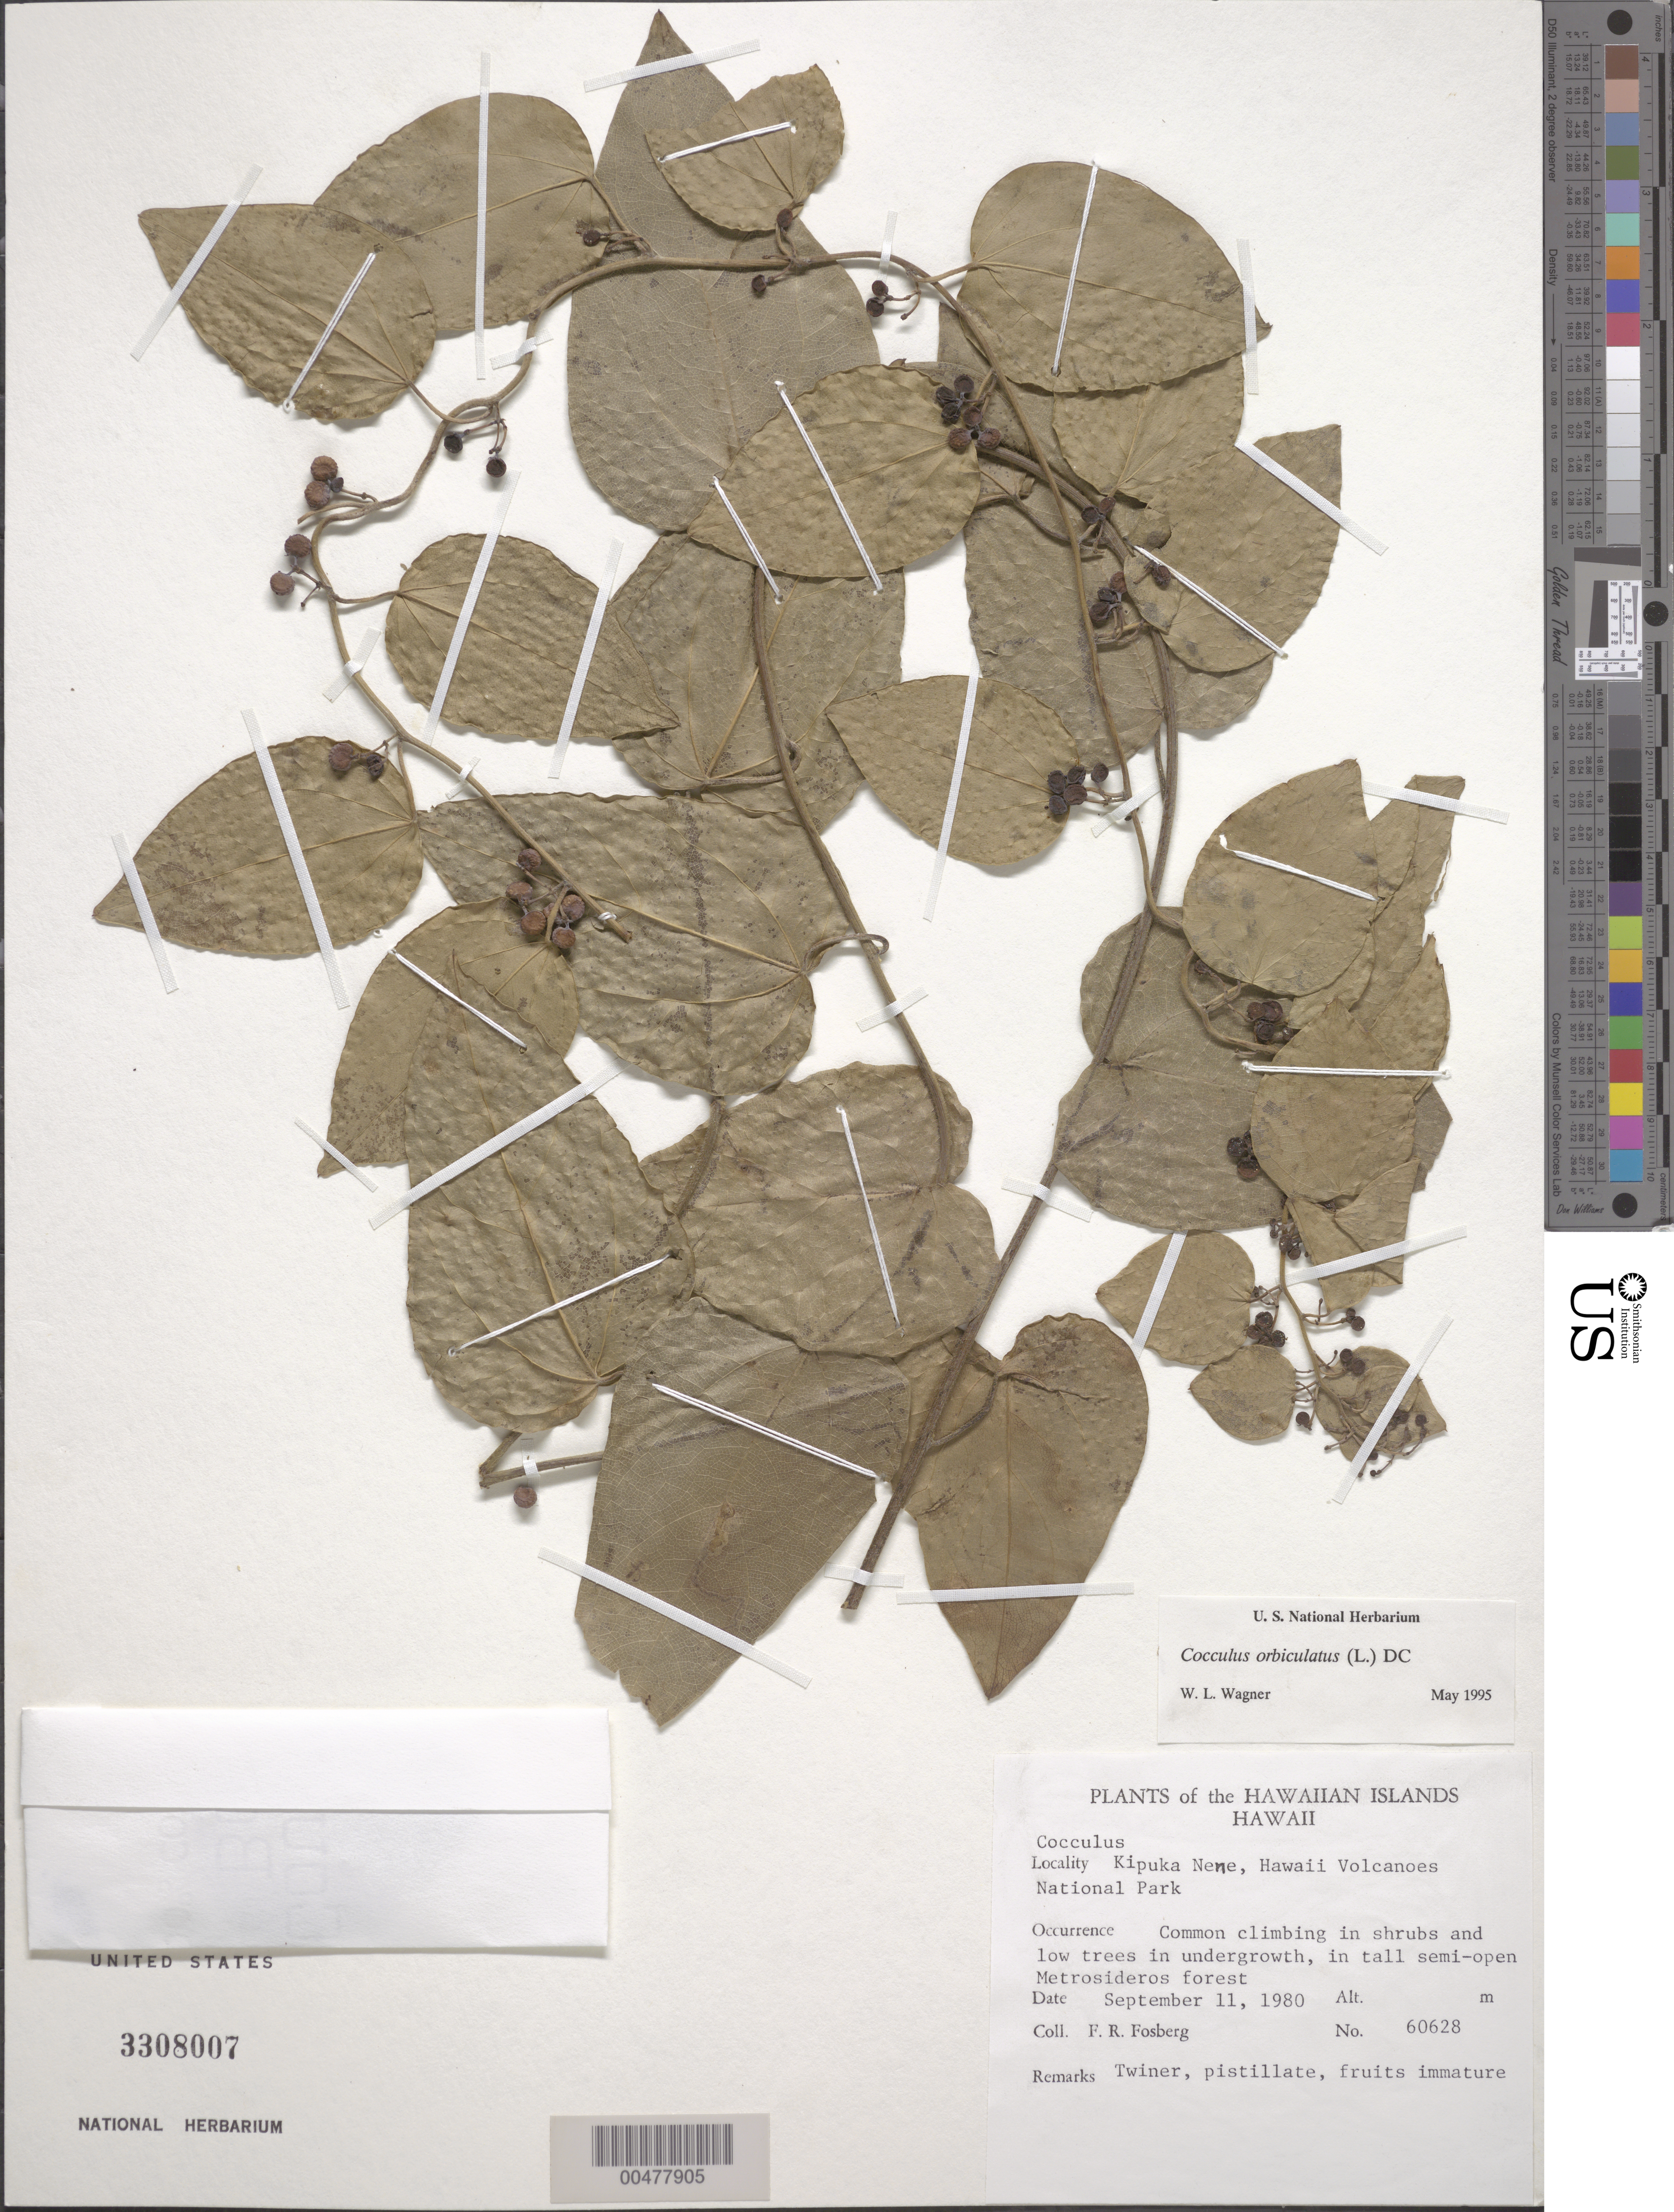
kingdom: Plantae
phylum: Tracheophyta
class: Magnoliopsida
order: Ranunculales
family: Menispermaceae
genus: Cocculus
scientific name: Cocculus orbiculatus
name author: (L.) DC.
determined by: Wagner, W. L., (BOT), Smithsonian Institution - National Museum of Natural History (UNITED STATES)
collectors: F. R. Fosberg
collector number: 60628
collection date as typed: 11 Sep 1980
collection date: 1980-09-11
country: United States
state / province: Hawaii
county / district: Hawaii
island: Hawaii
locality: Kipuka Nene, Hawaii Volcanoes National Park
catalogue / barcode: US 3308007